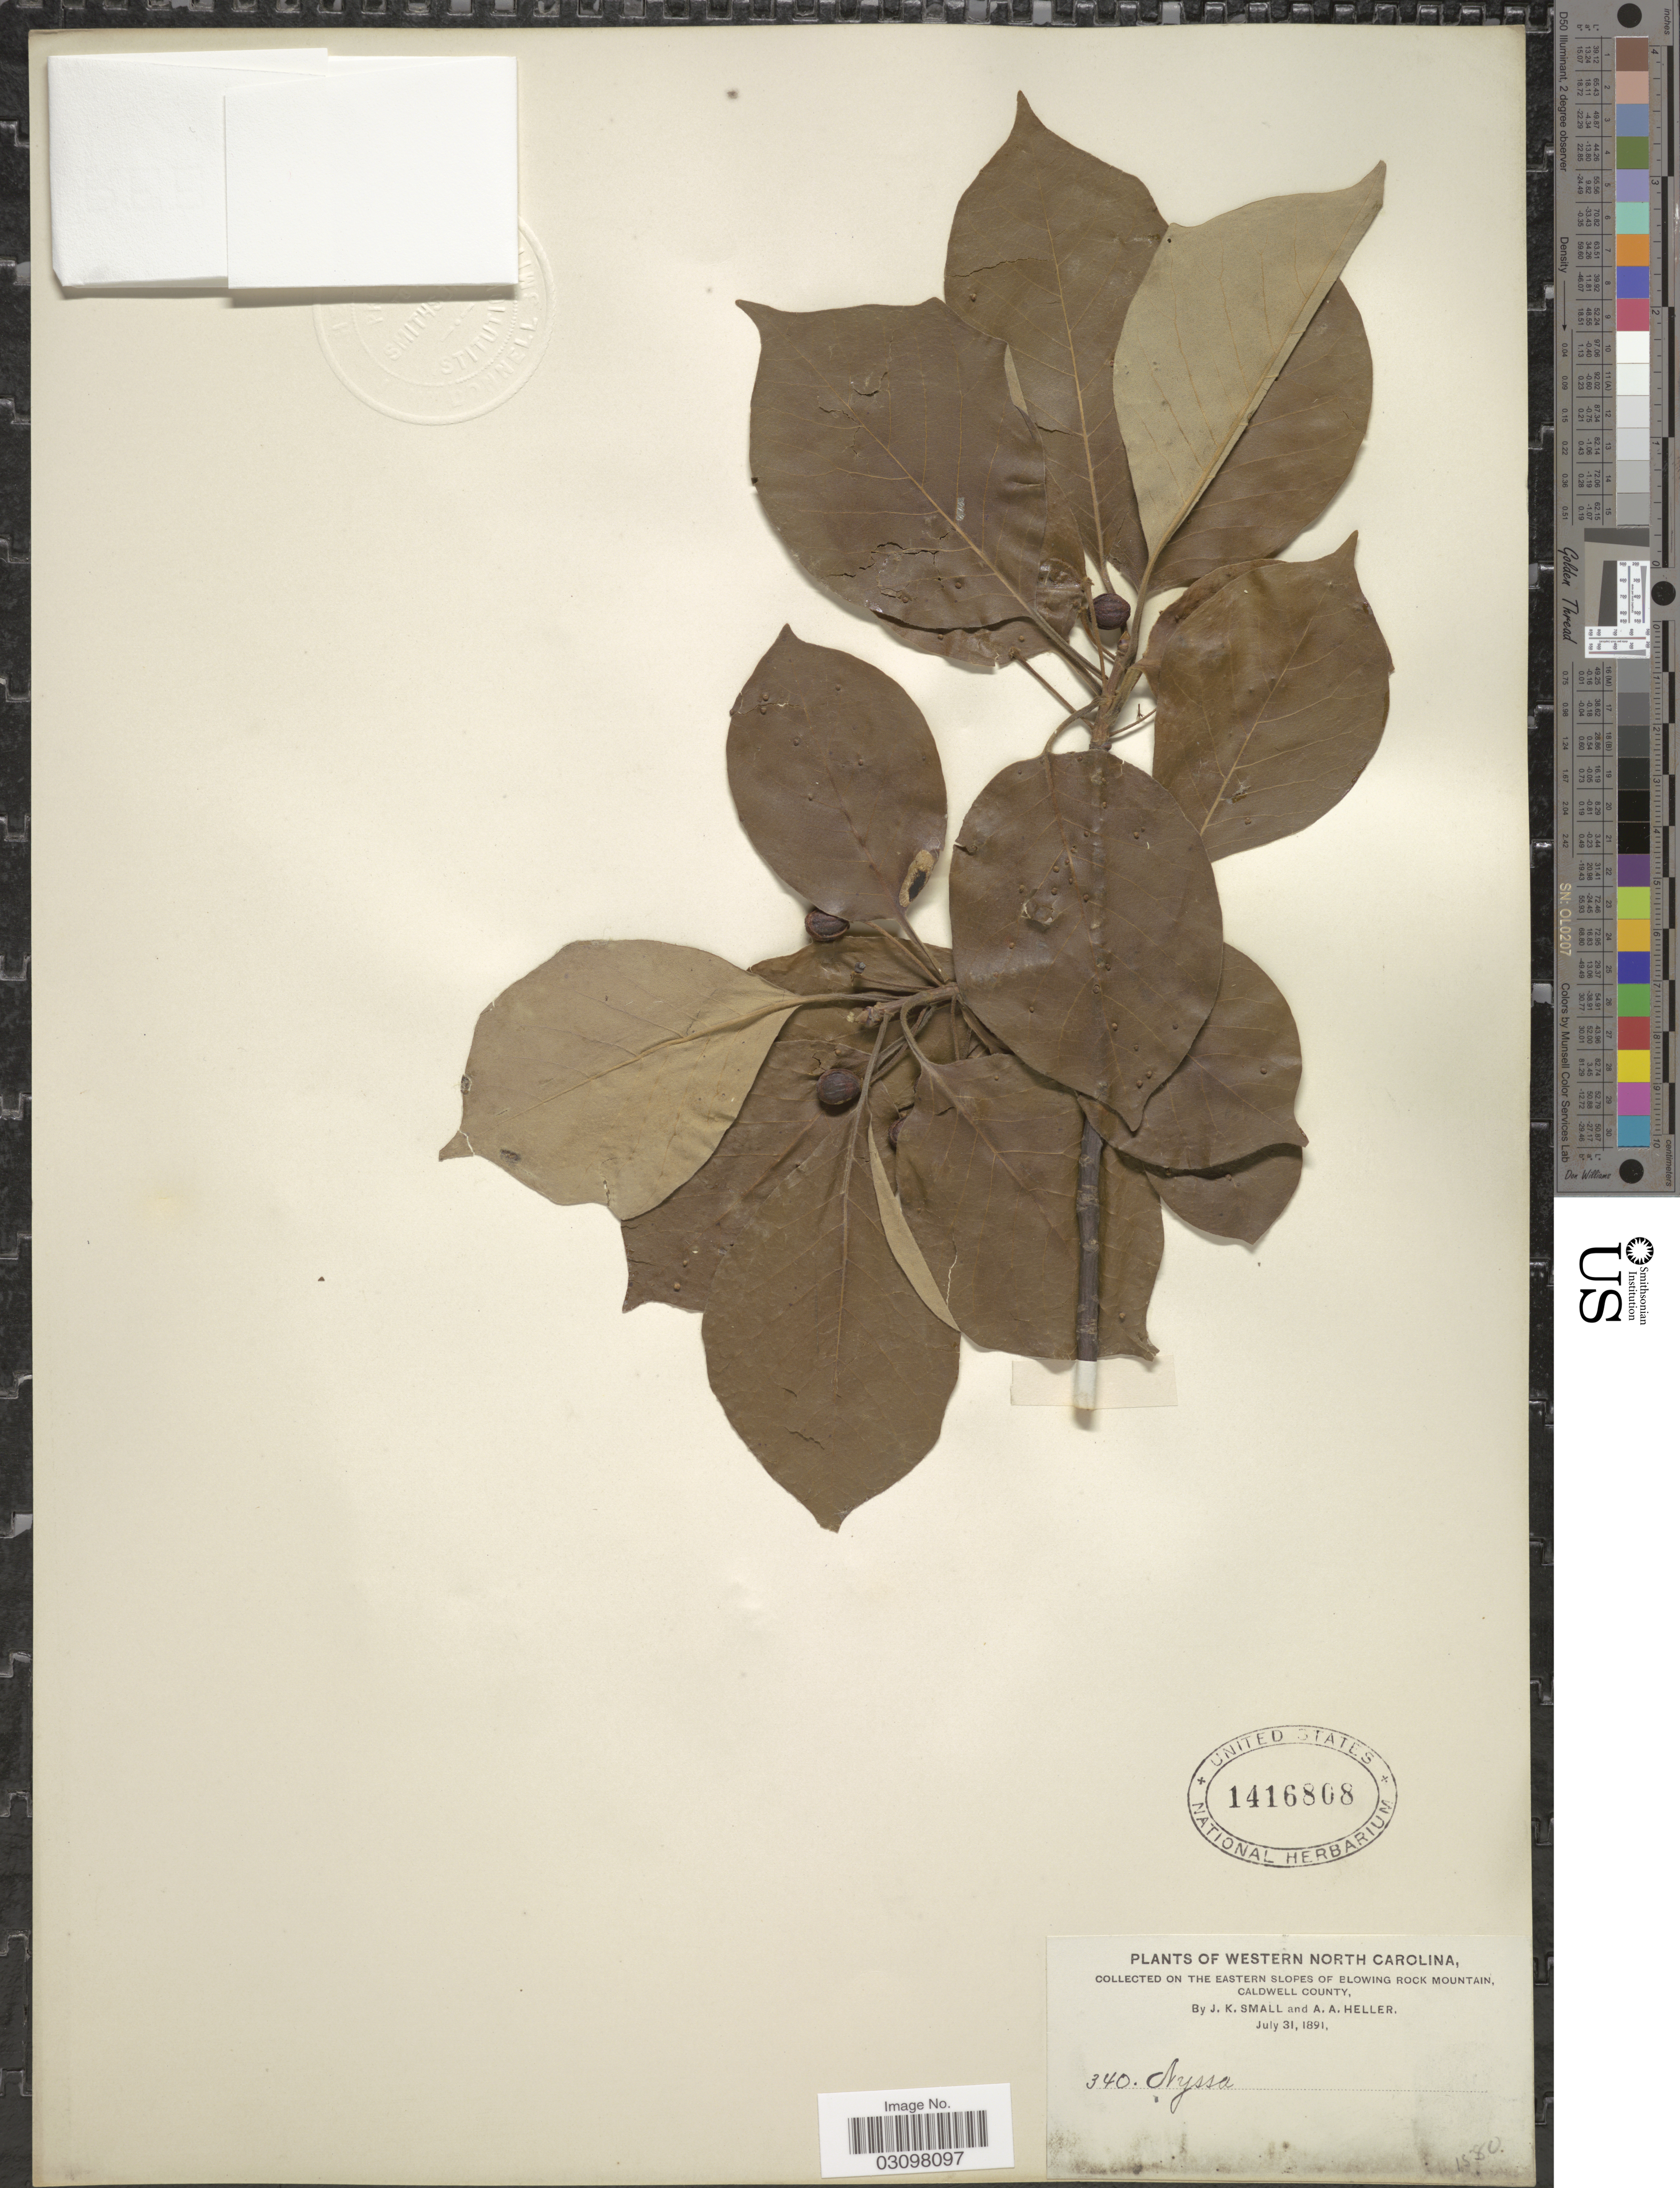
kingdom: Plantae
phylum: Tracheophyta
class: Magnoliopsida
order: Cornales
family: Nyssaceae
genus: Nyssa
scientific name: Nyssa sylvatica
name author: Marshall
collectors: J. K. Small & A. A. Heller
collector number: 340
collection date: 1891-07-31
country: United States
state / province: North Carolina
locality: Western North Carolina. On the Eastern slopes of Blowing Rock Mountain, Caldwell County.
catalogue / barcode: US 1416808